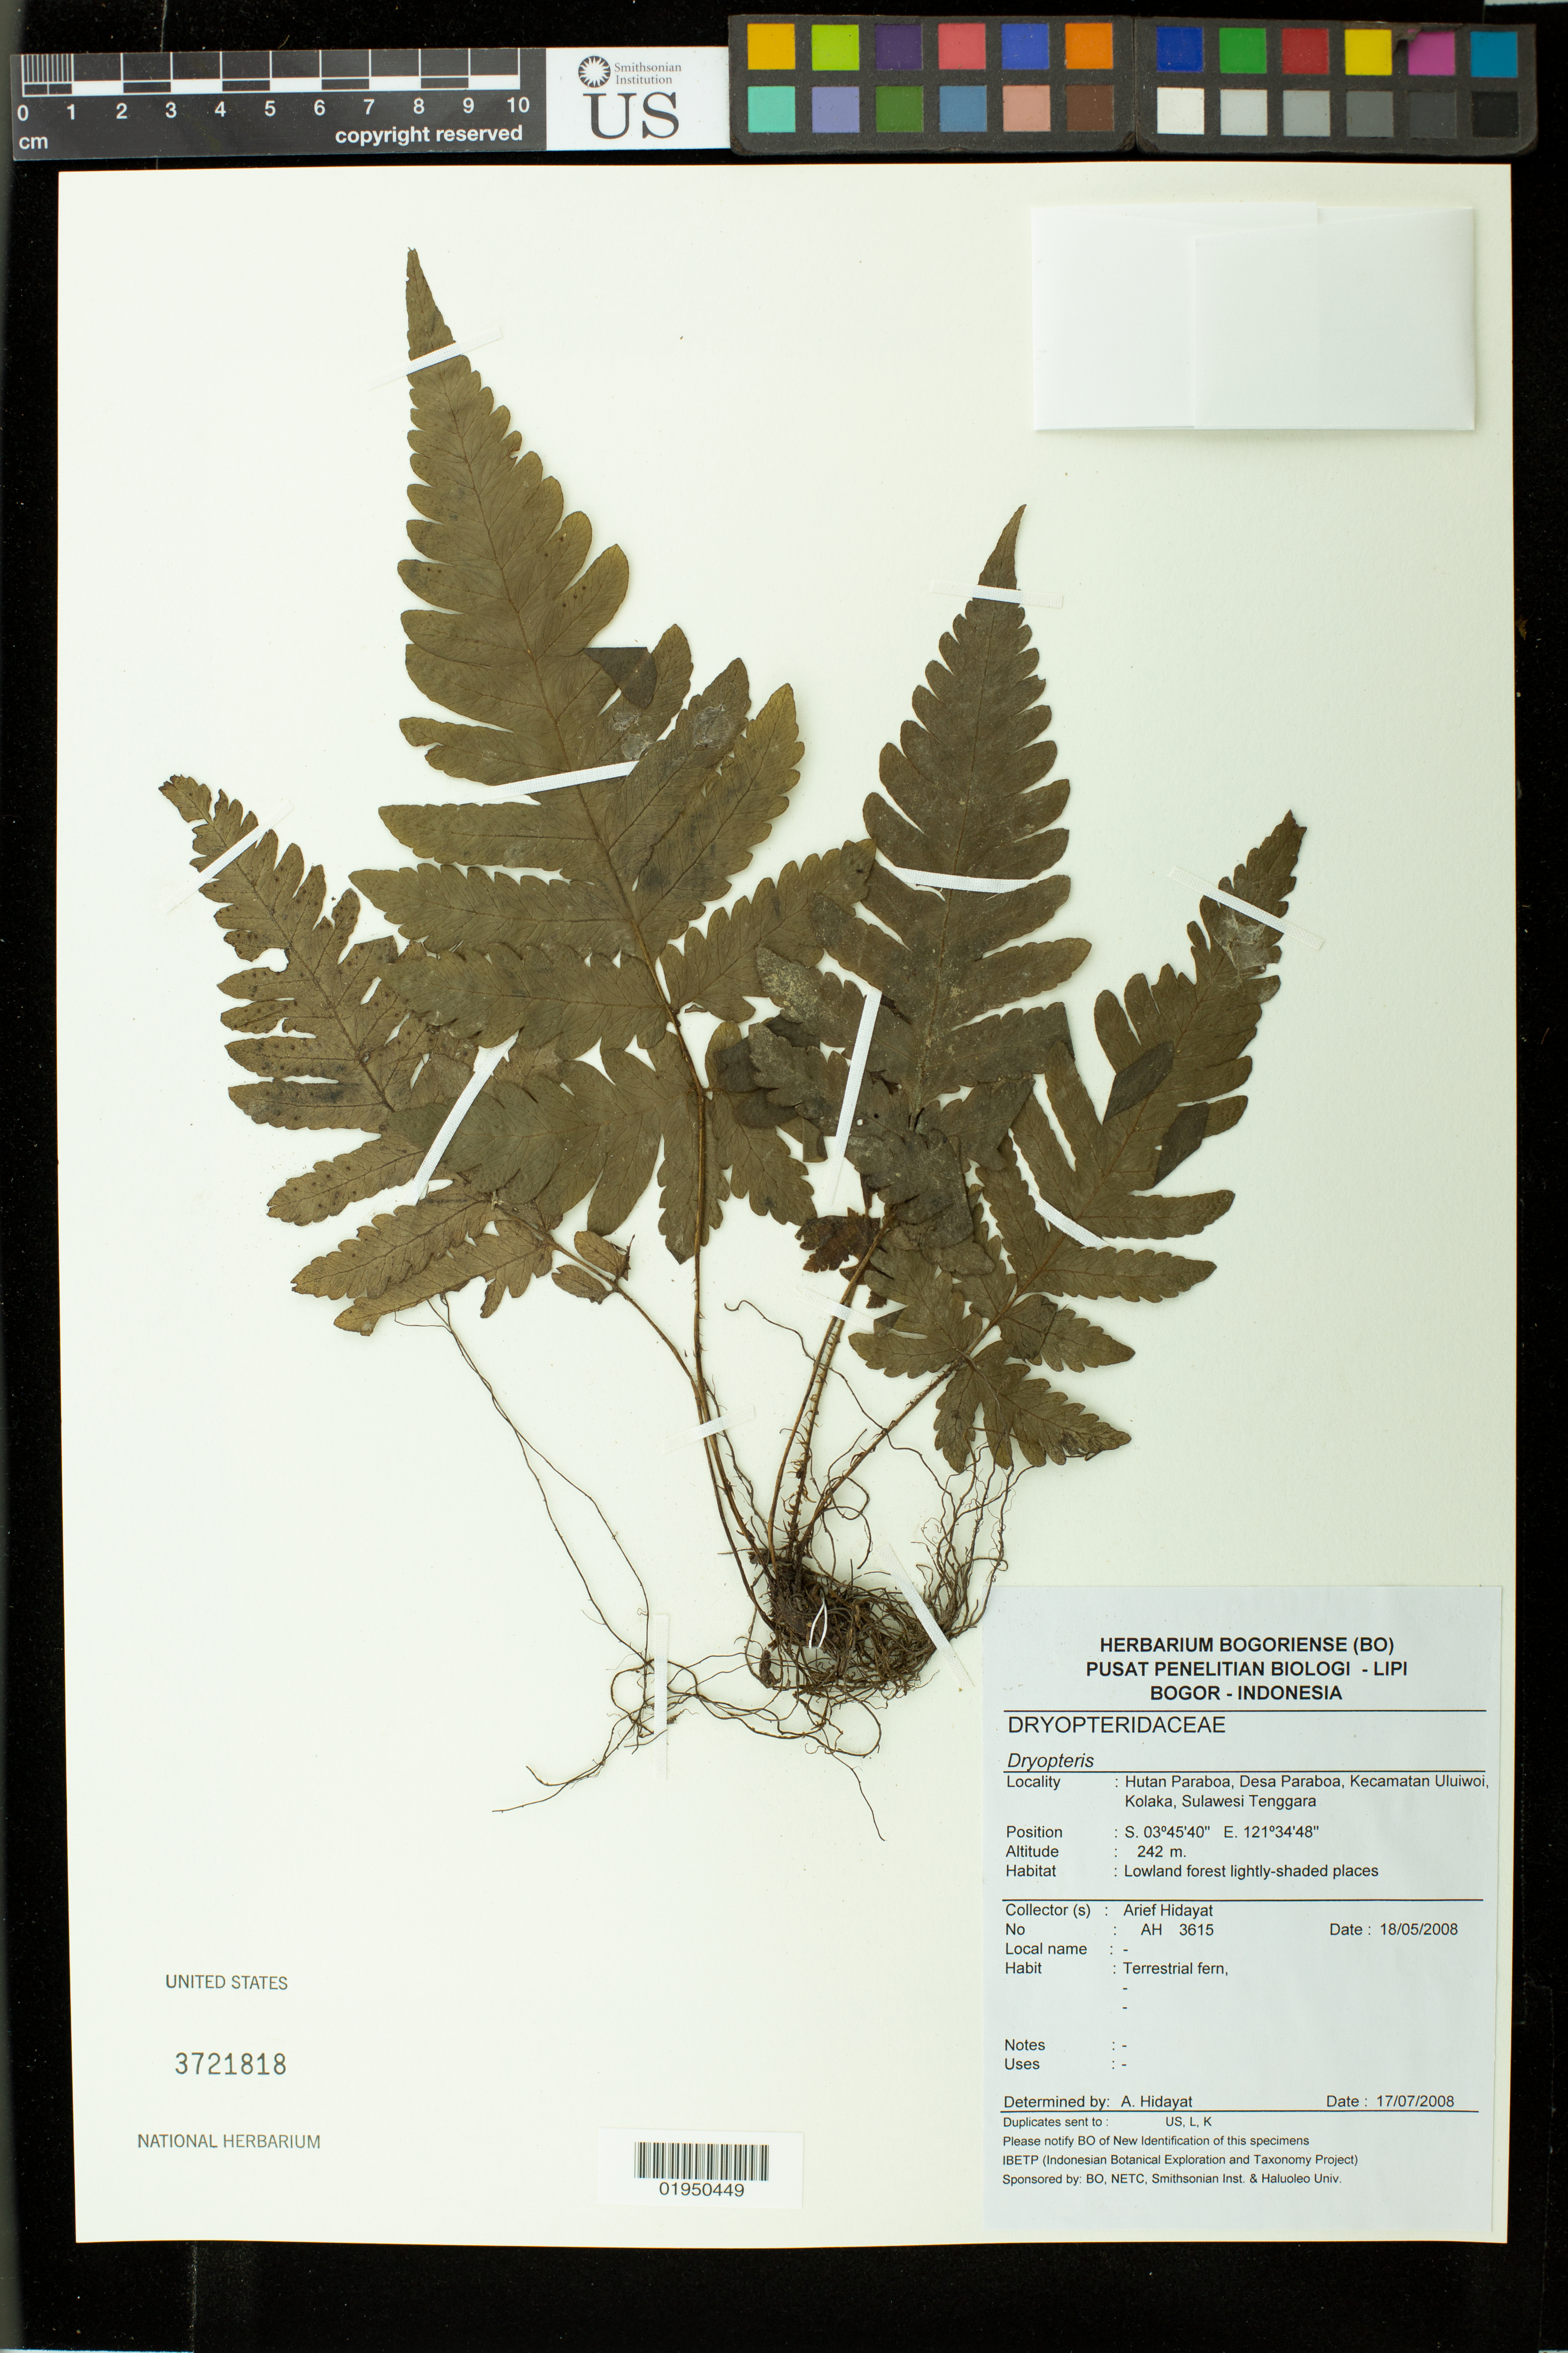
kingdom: Plantae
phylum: Tracheophyta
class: Polypodiopsida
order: Polypodiales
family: Dryopteridaceae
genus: Dryopteris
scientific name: Dryopteris sp.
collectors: A. Hidayat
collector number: AH 3615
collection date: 2008-05-18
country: Indonesia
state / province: Sulawesi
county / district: Sulawesi Tenggara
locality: Hutan Paraboa, Desa Lalingato, Kecamatan Uluiwoi, Kolaka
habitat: Lowland forest lightly-shded places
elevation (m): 242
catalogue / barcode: US 3721818